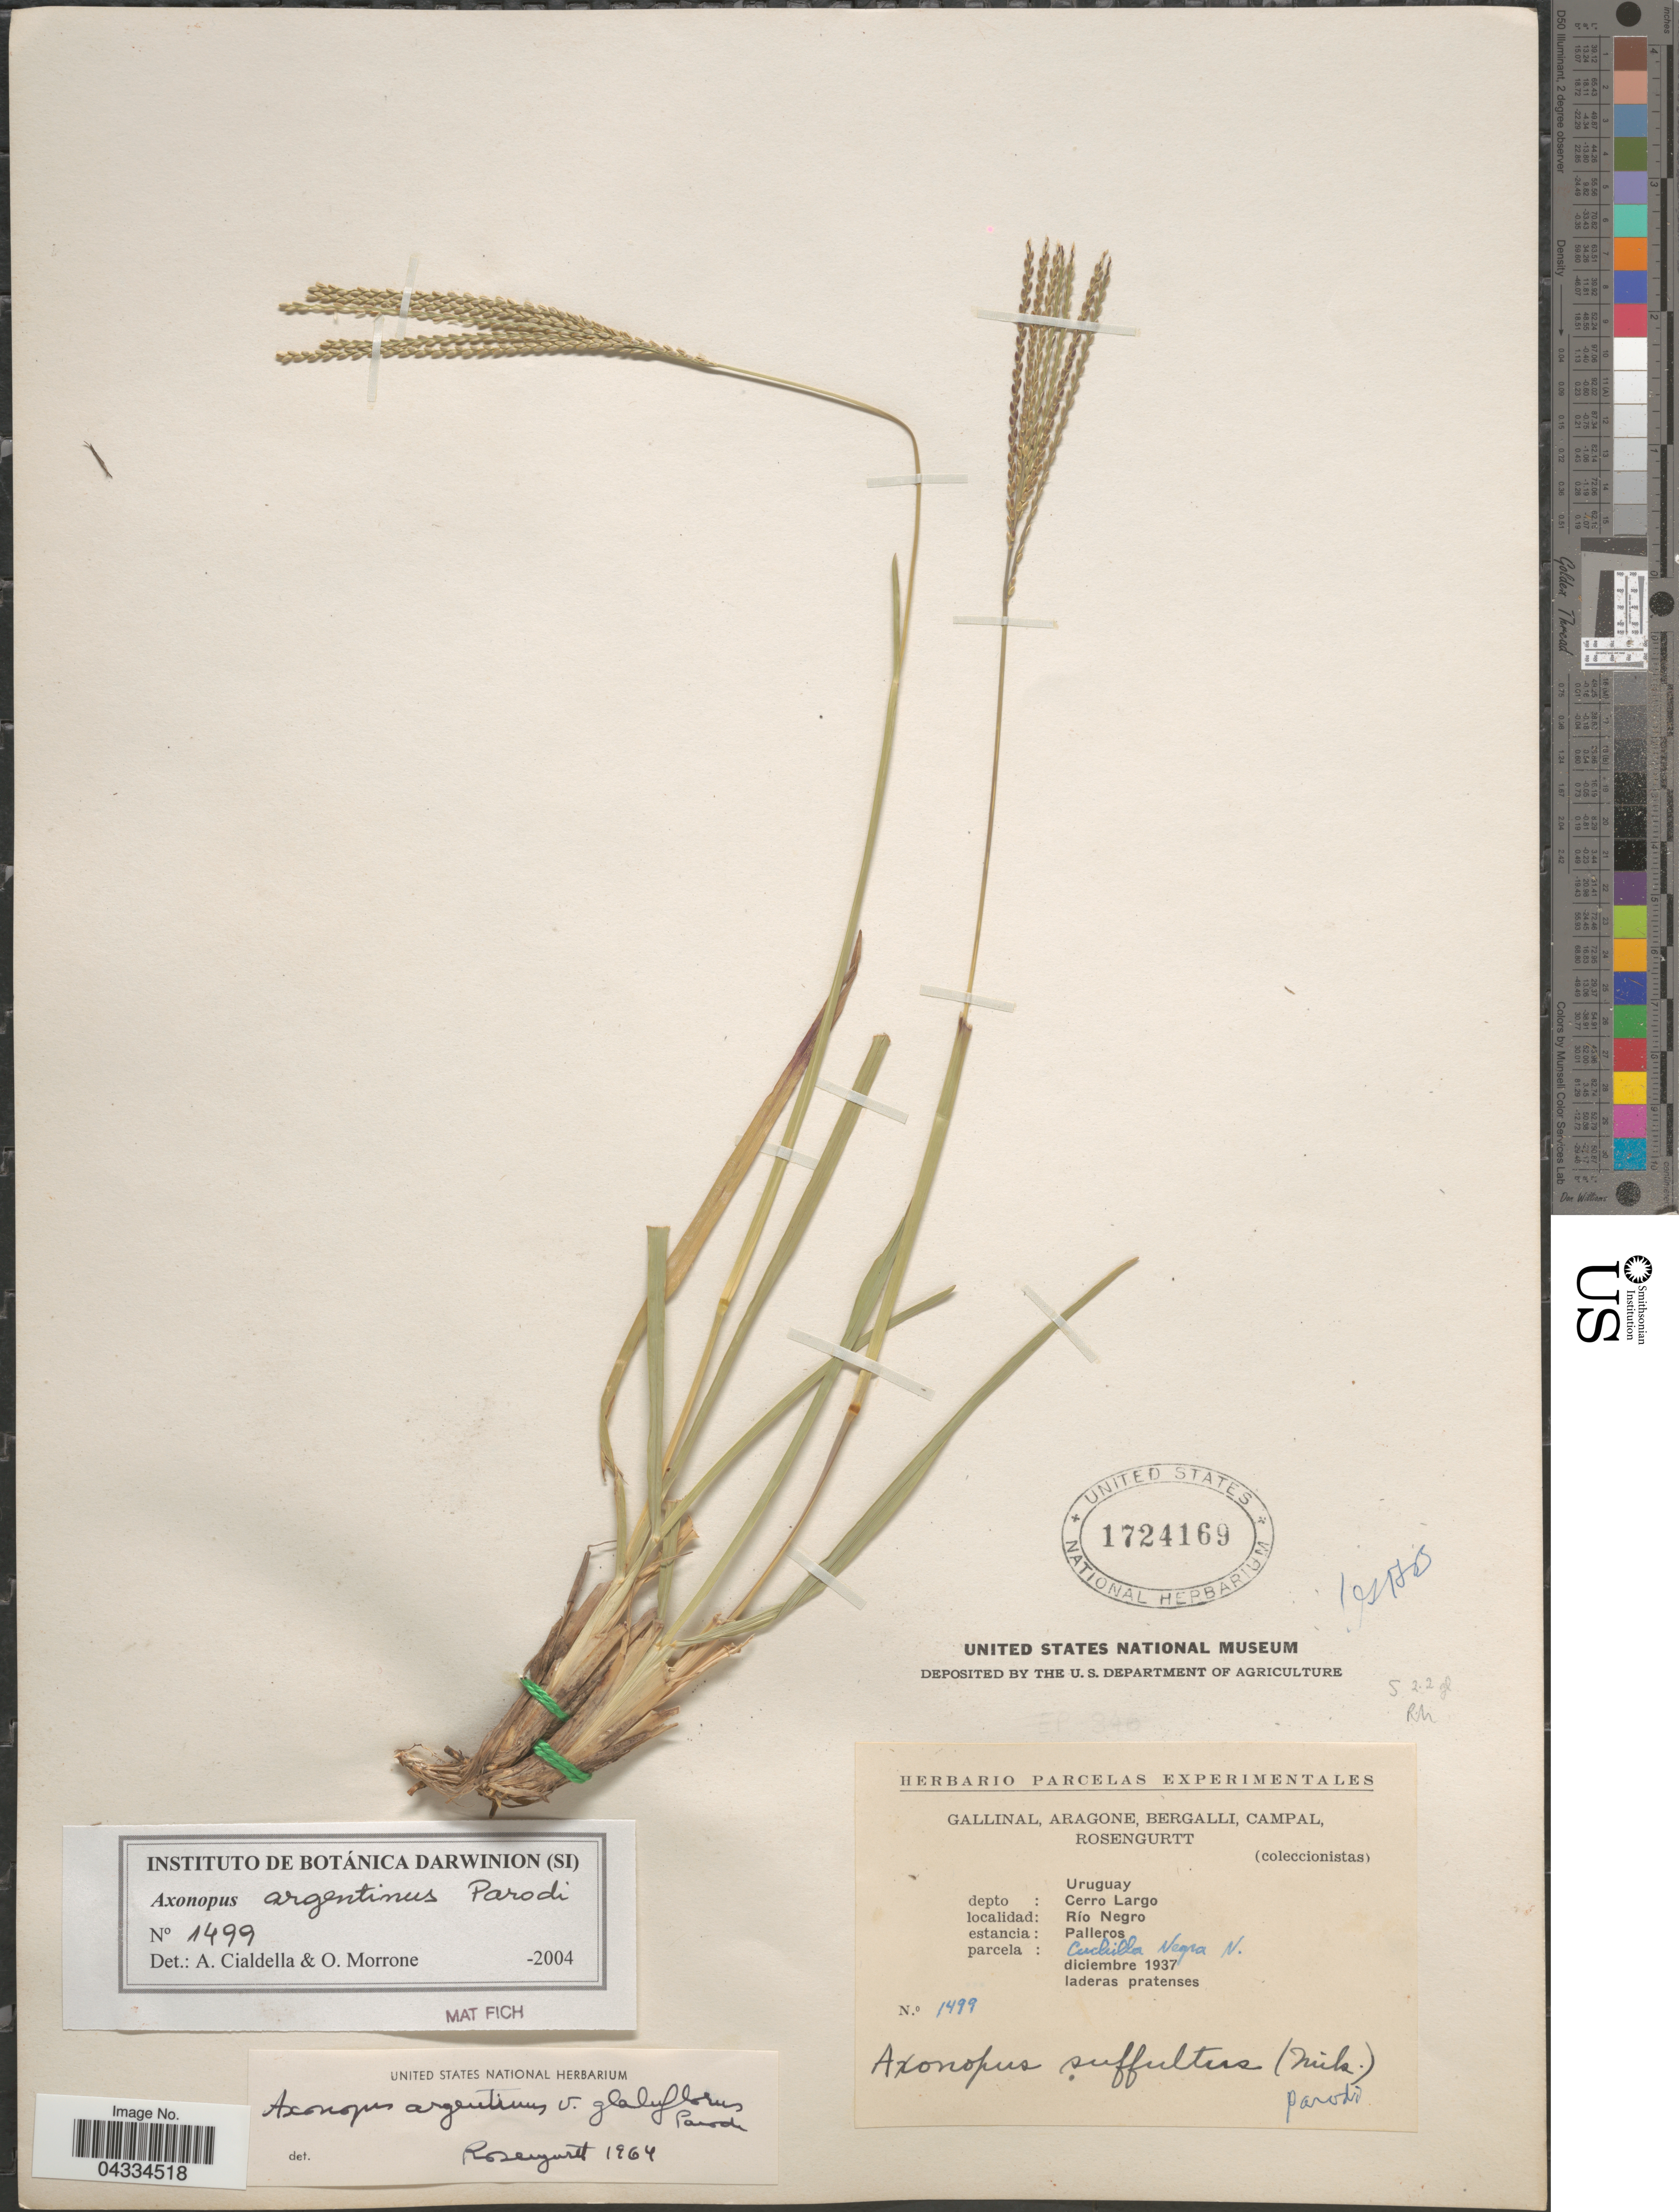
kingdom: Plantae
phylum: Tracheophyta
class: Liliopsida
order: Poales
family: Poaceae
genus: Axonopus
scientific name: Axonopus argentinus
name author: Parodi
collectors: -. Gallinal, -- Aragone, -- Bergalli, -- Campal & Rosengurtt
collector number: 1499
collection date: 1937-12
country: Uruguay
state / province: Cerro Largo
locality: Depto: Cerro Largo. Río Negro. Estancia: Palleros. Parcela: Cuchilla Negra N.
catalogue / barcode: US 1724169